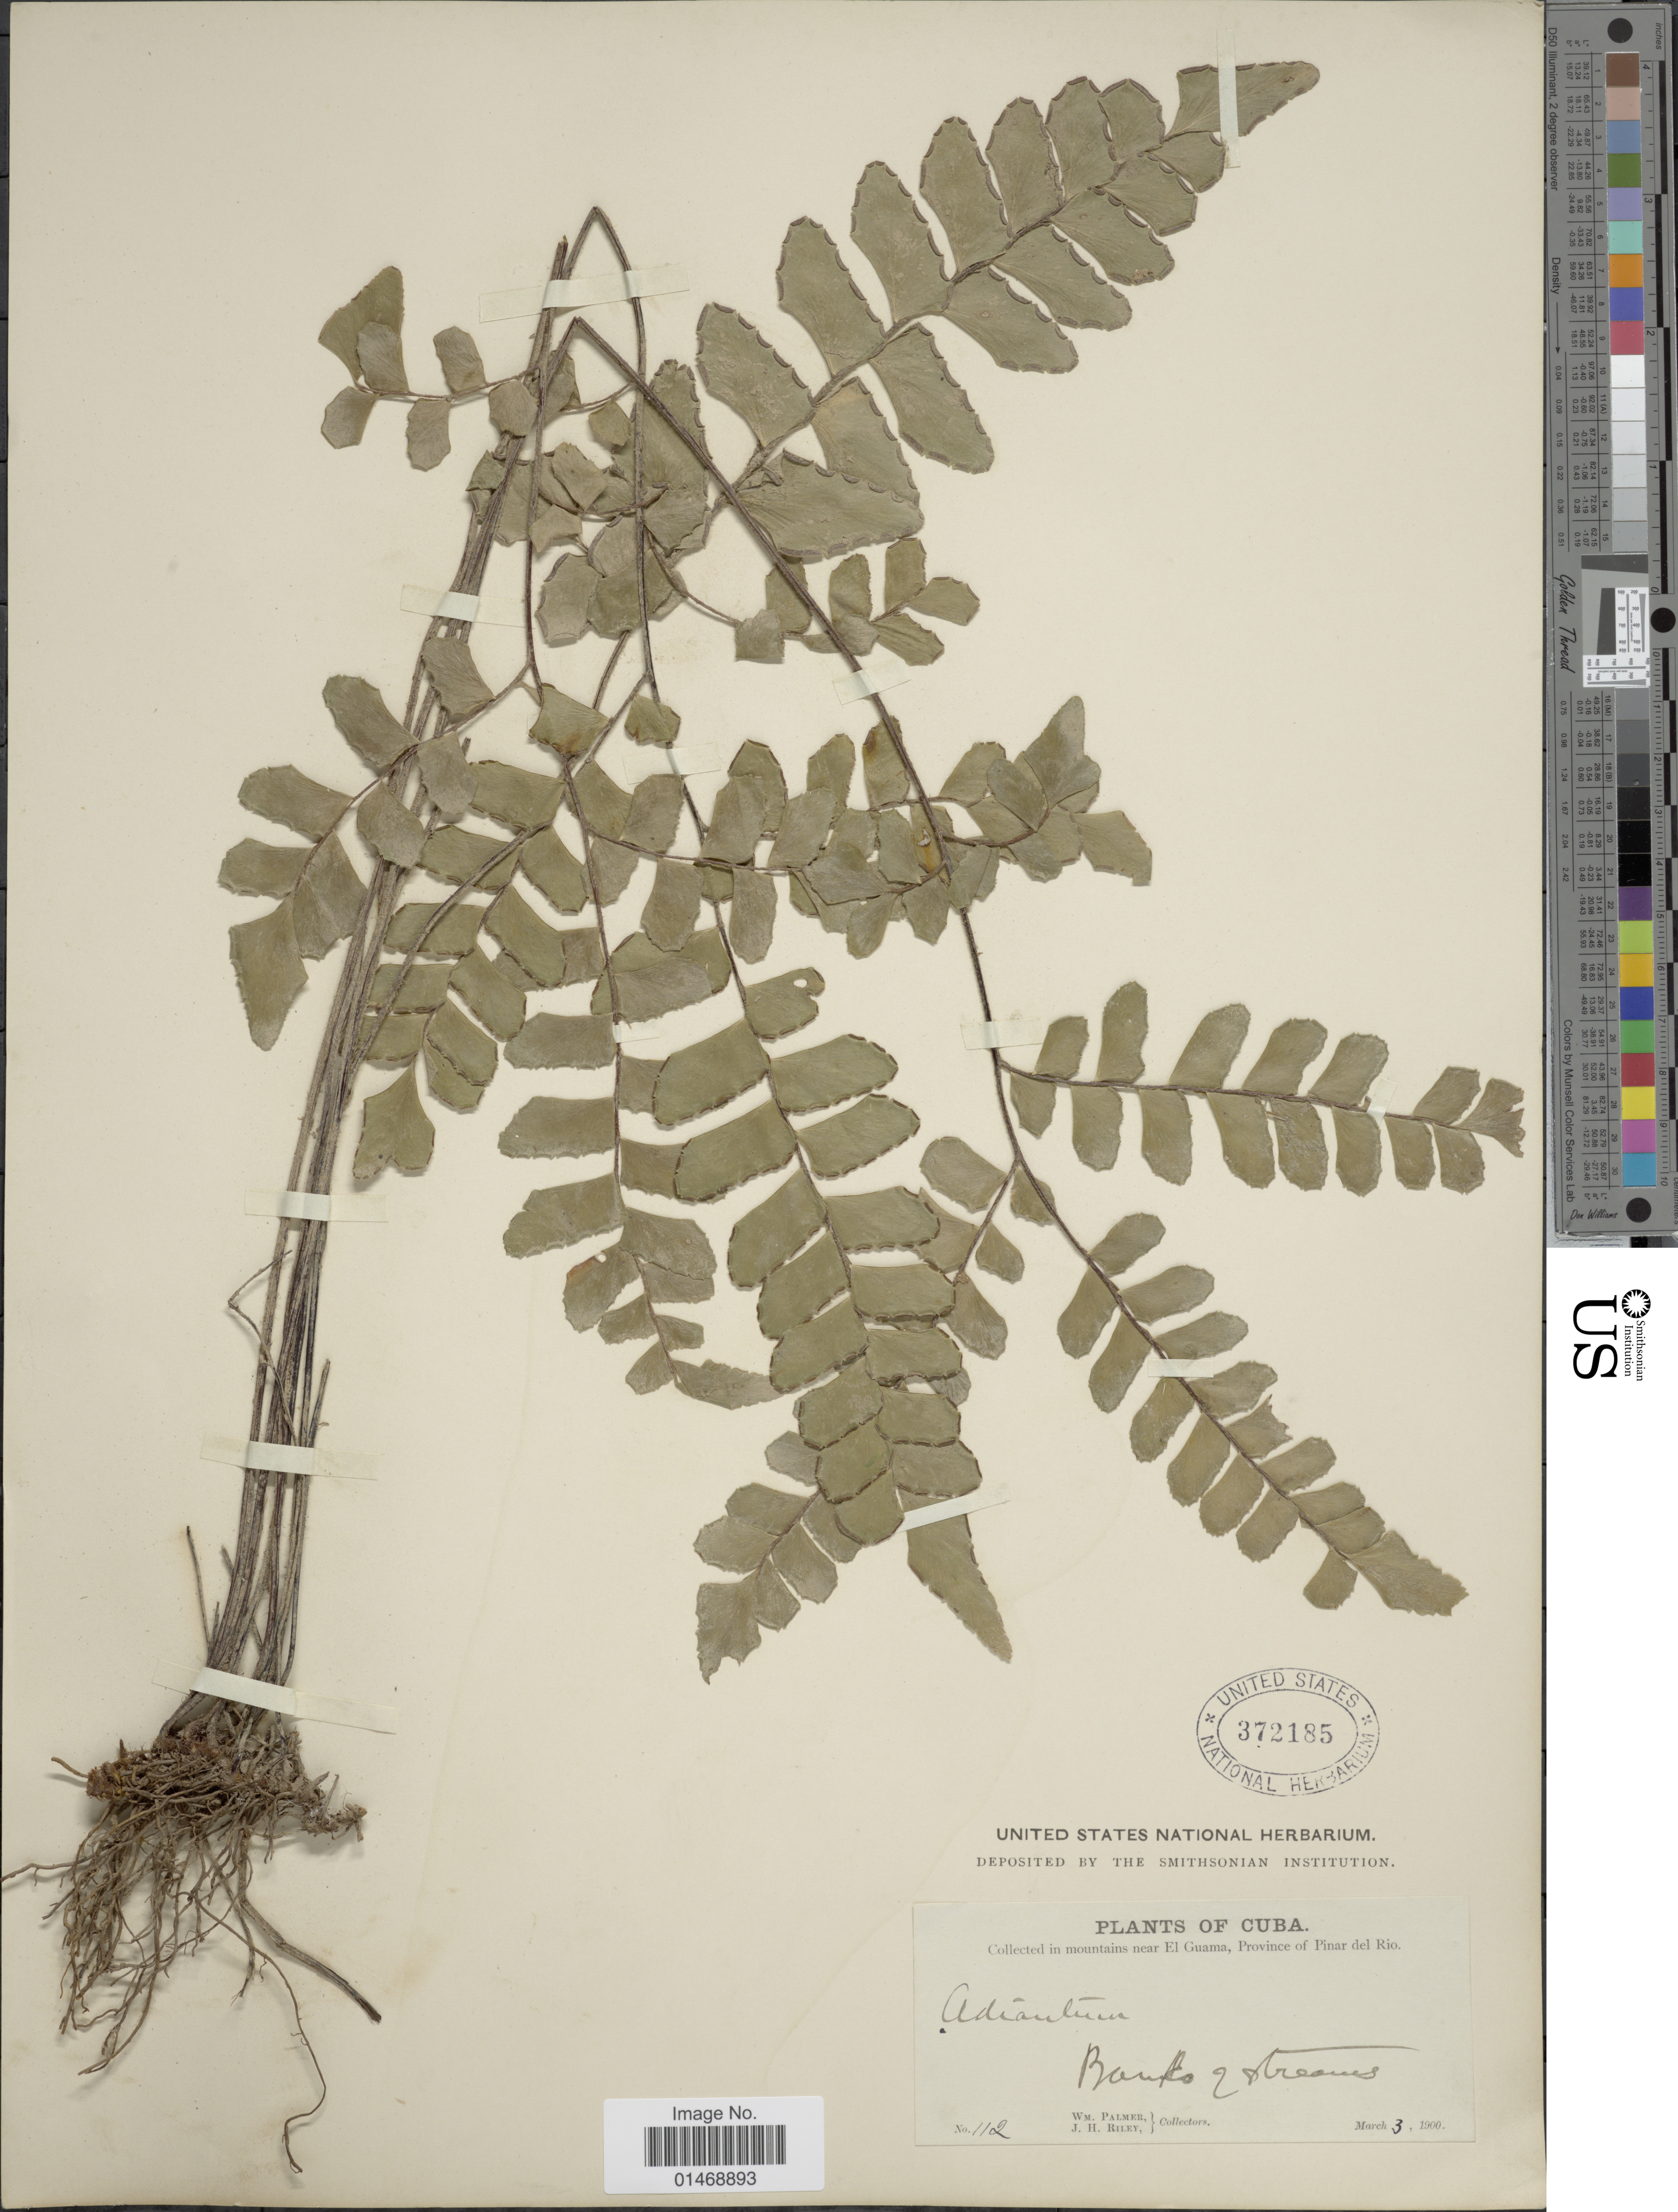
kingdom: Plantae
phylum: Tracheophyta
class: Polypodiopsida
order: Polypodiales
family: Pteridaceae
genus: Adiantum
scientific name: Adiantum laxum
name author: Kunze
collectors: W. Palmer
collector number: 112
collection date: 1900-03-03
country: Cuba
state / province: Pinar del Río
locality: In mountains near EL Guama, Banks of streams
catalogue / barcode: US 372185